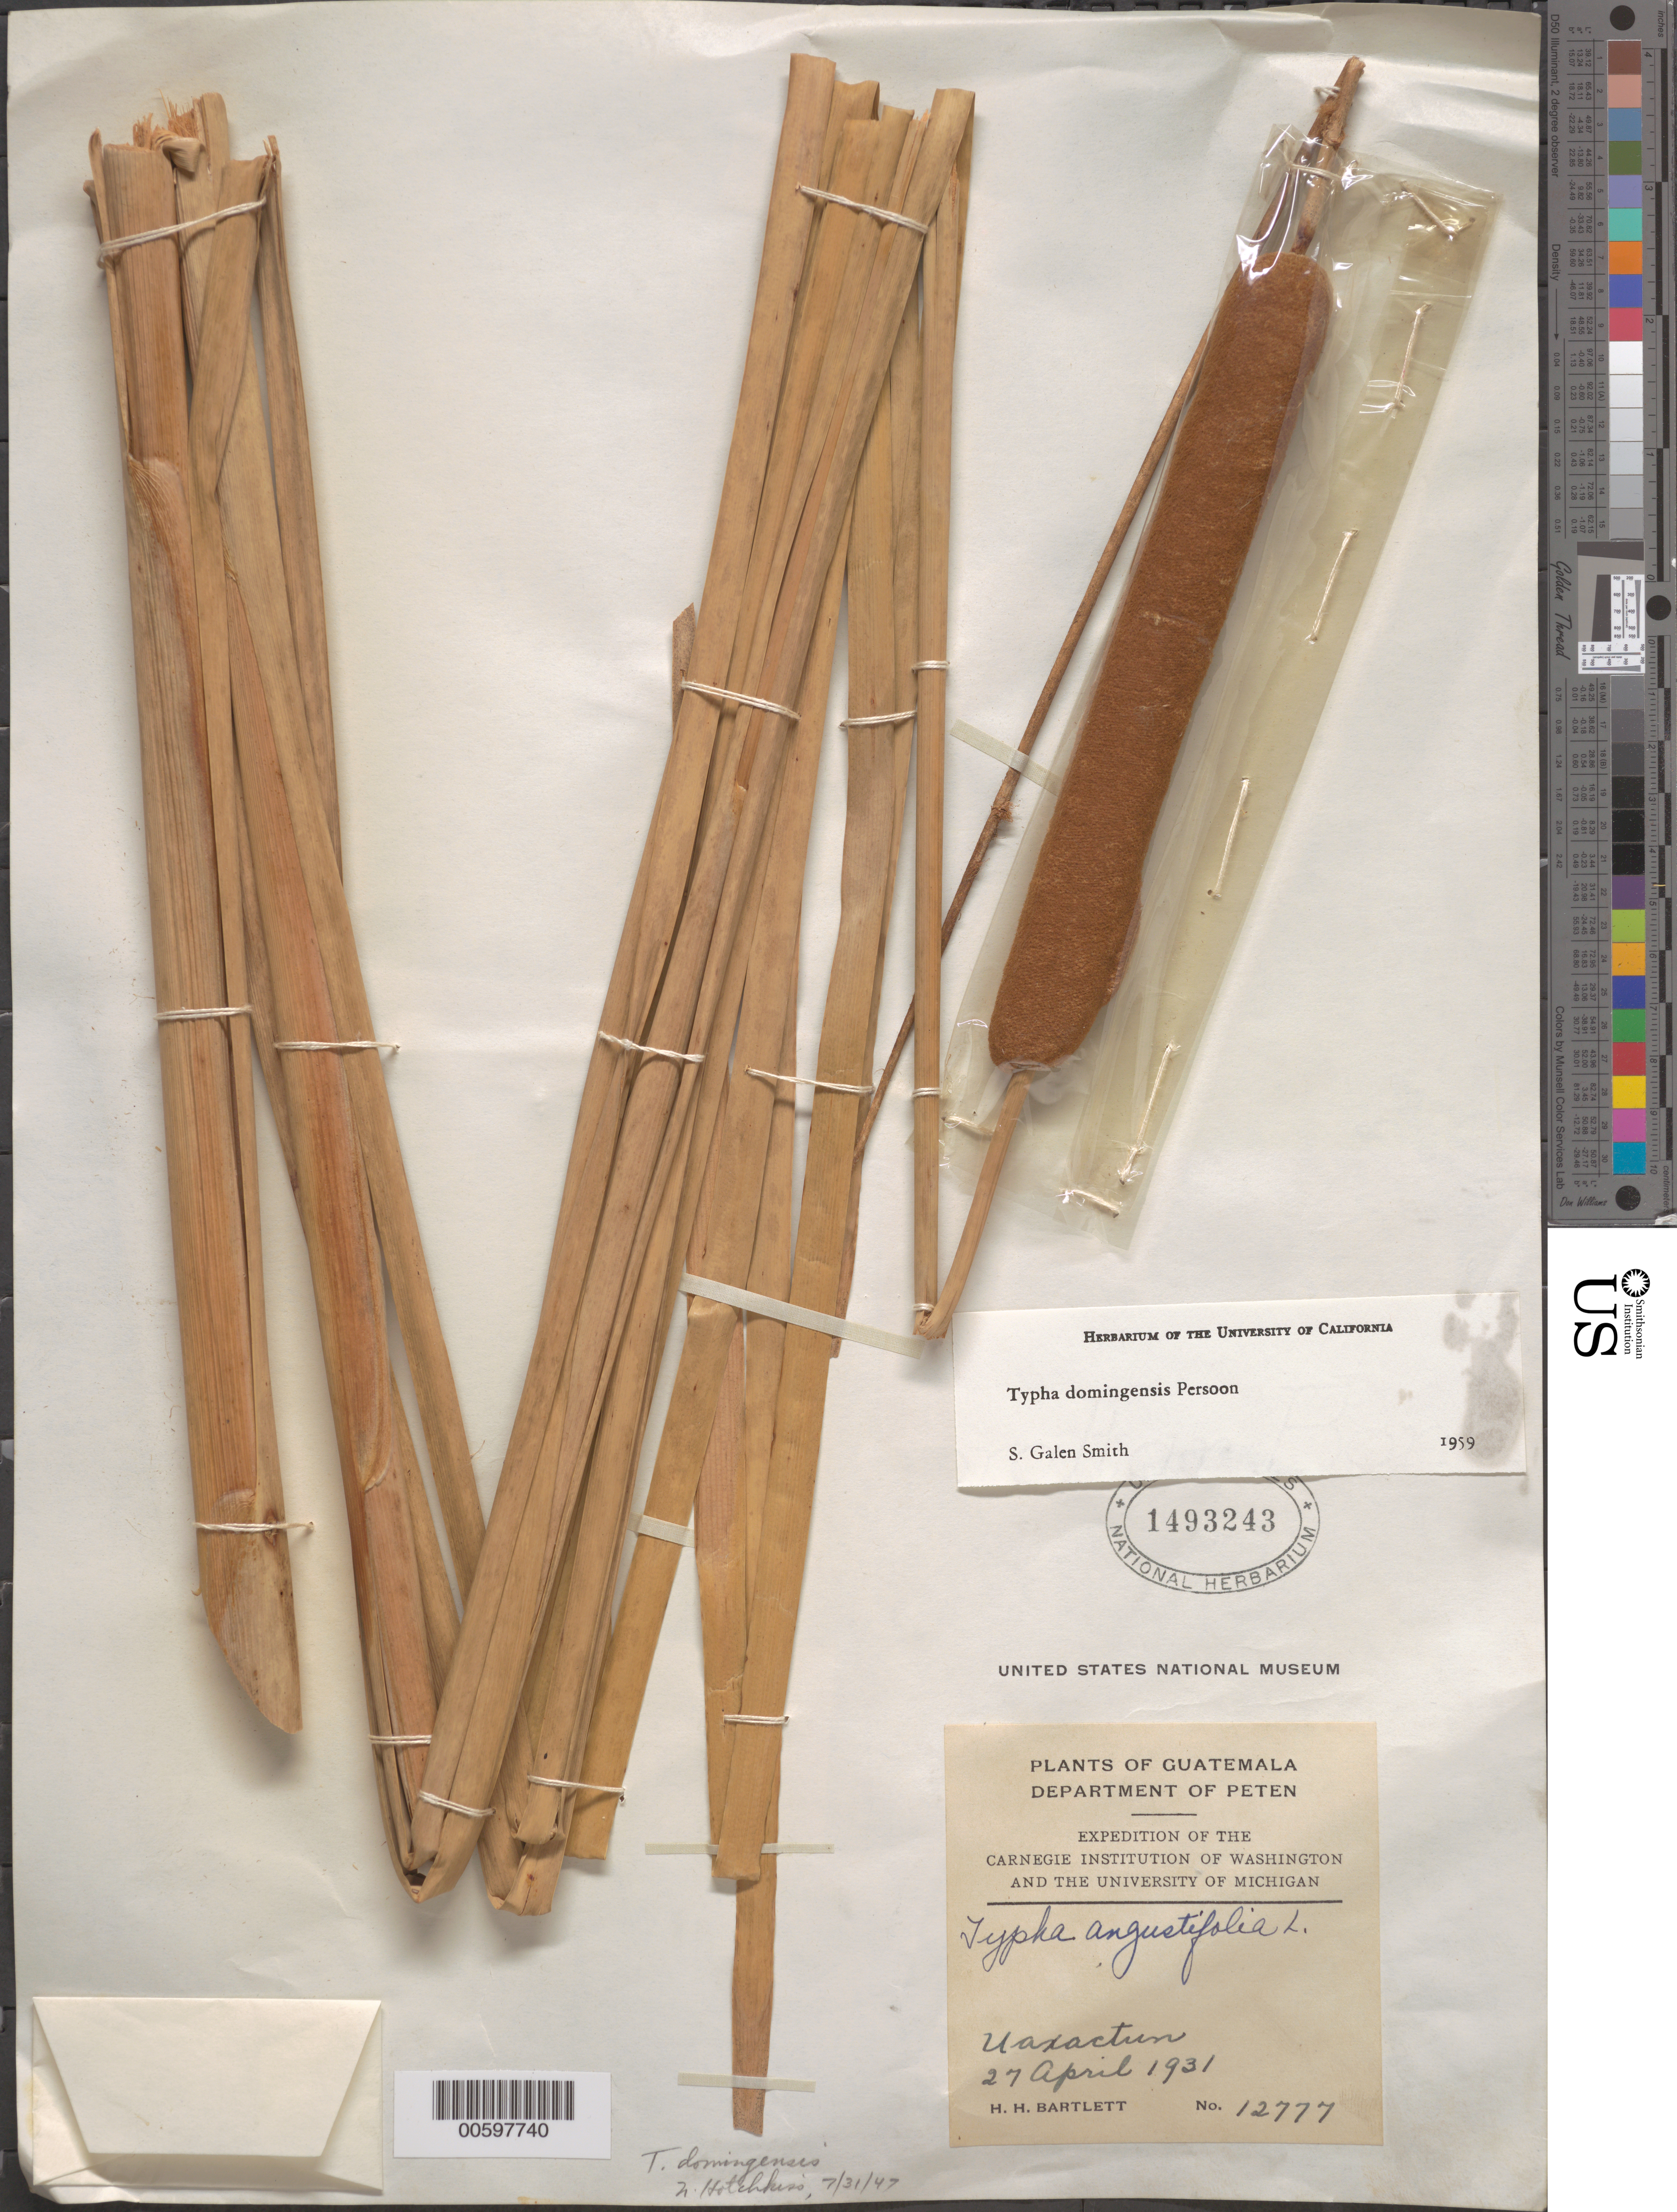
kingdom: Plantae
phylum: Tracheophyta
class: Liliopsida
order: Poales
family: Typhaceae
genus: Typha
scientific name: Typha domingensis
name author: Pers.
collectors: H. H. Bartlett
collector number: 12777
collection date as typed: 27 Apr 1931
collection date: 1931-04-27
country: Guatemala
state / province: El Petén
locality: Uaxactún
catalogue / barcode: US 1493243